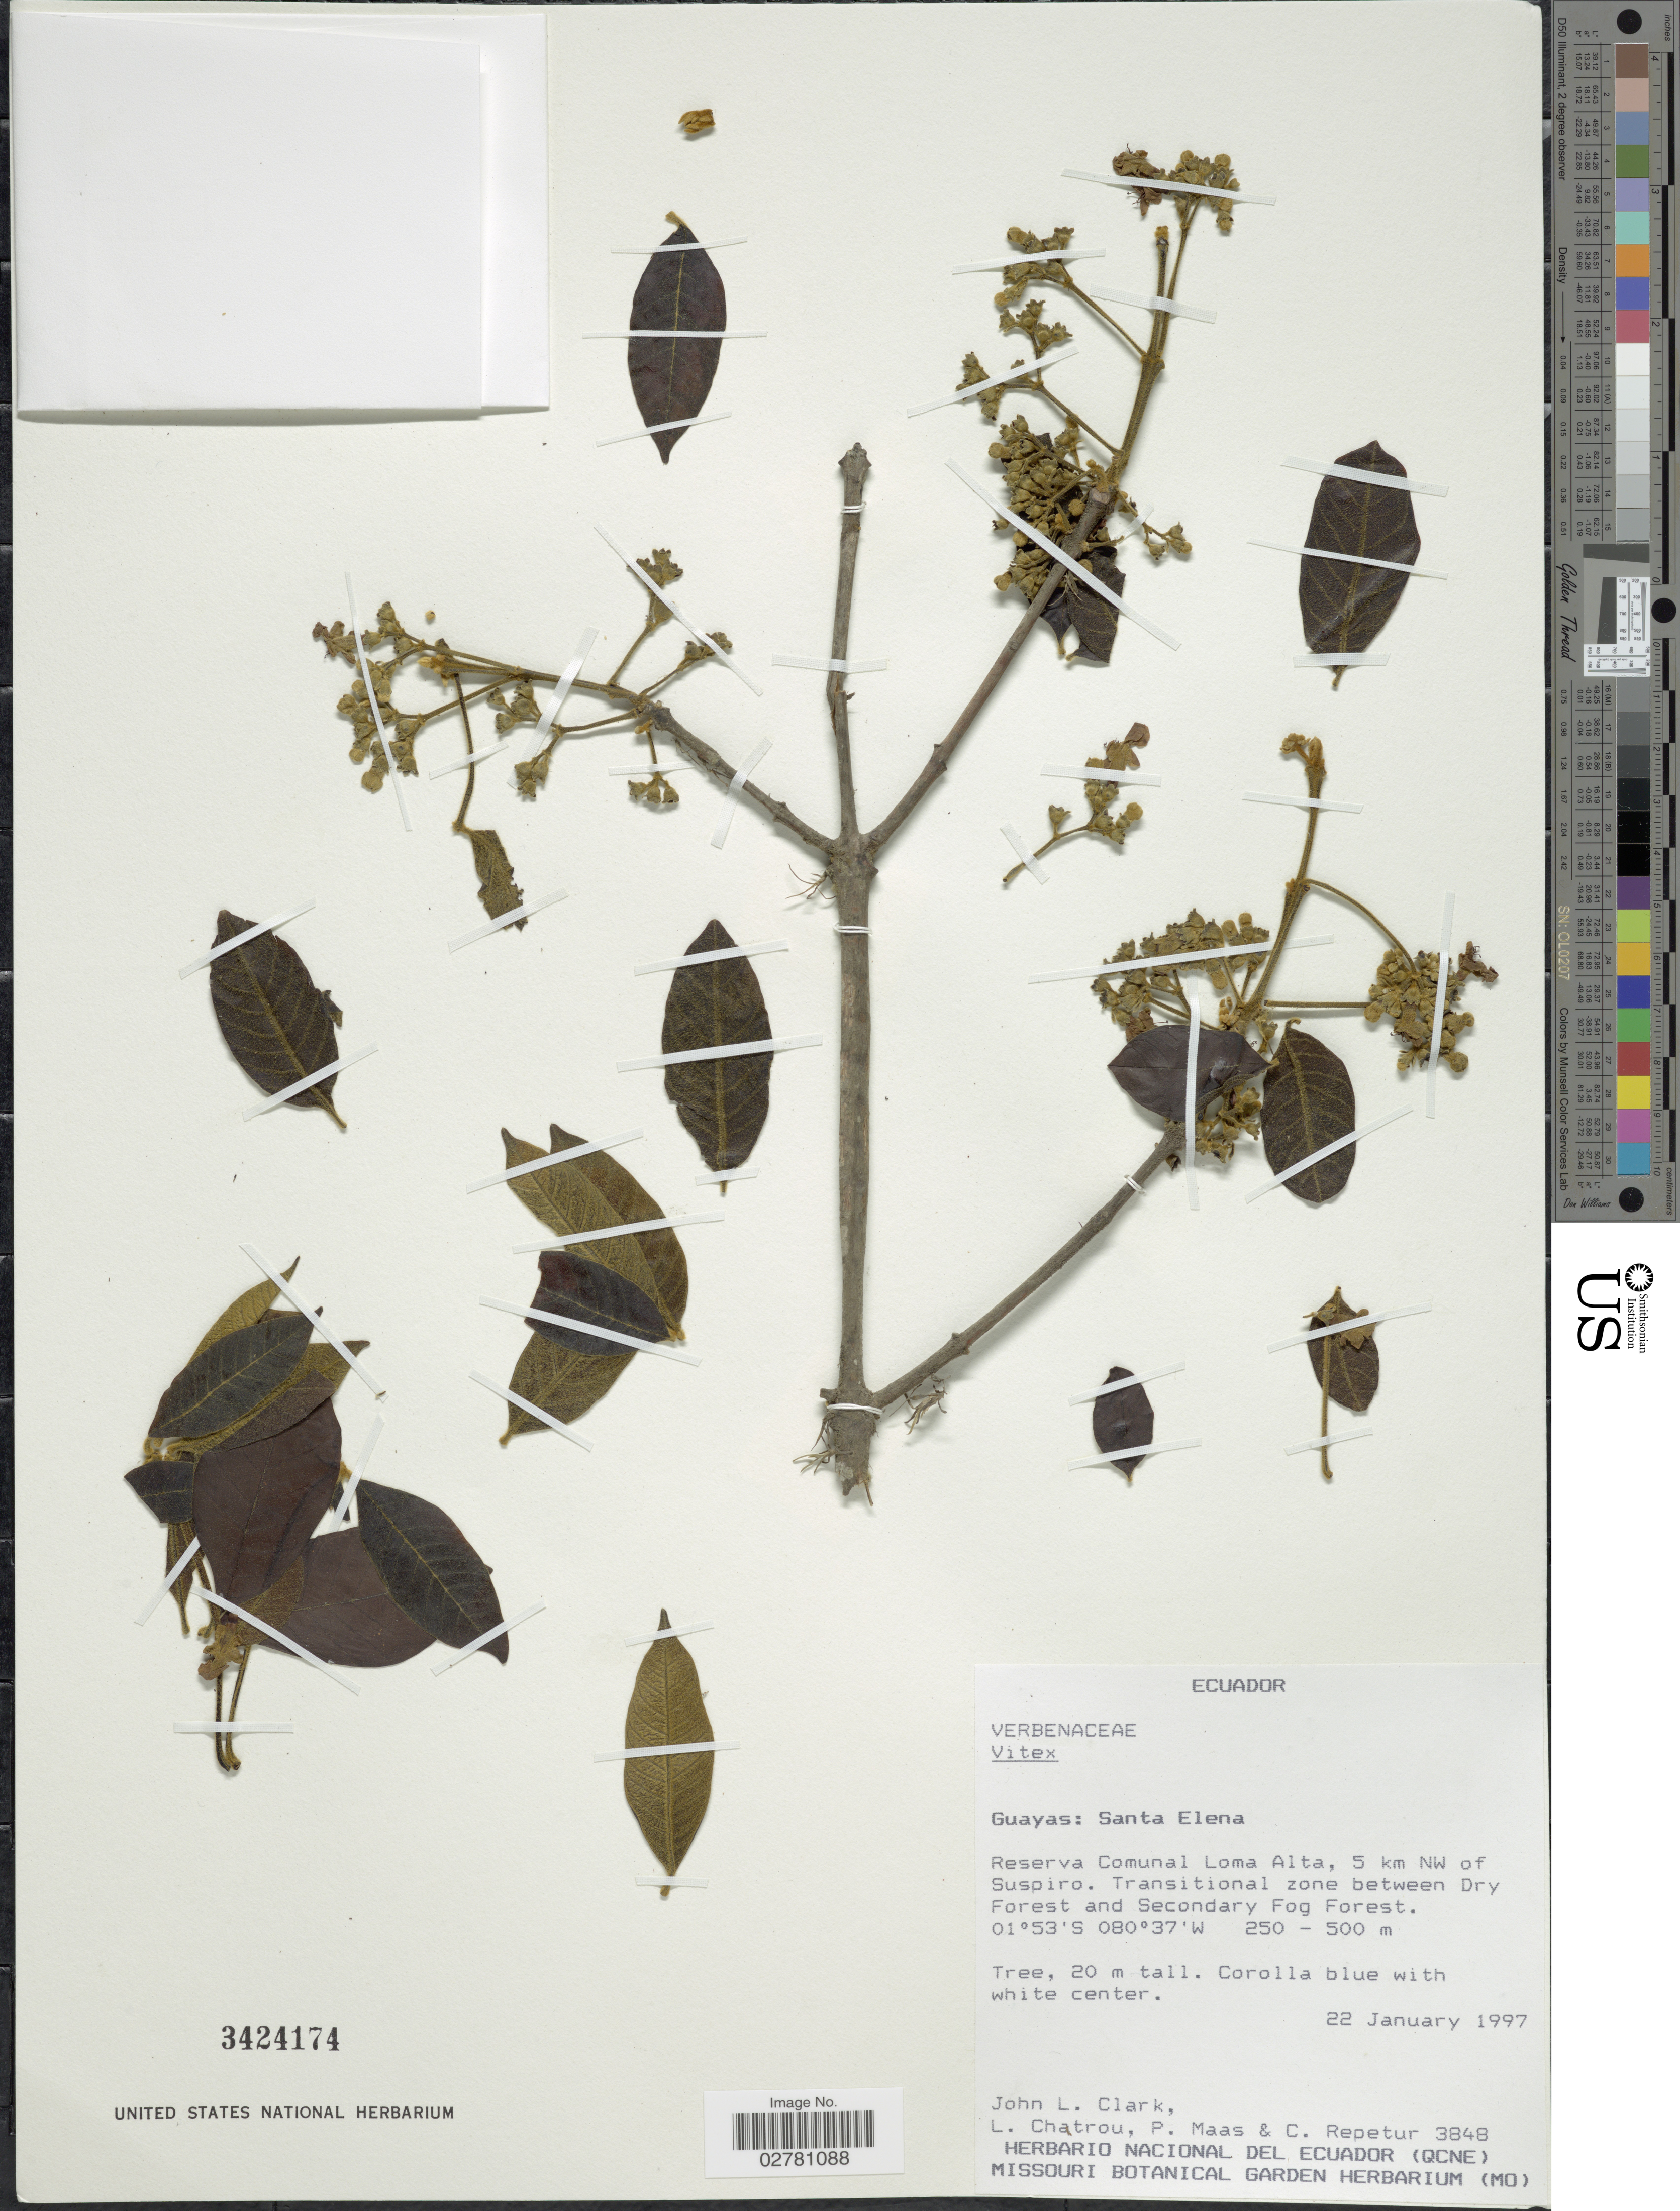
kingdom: Plantae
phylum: Tracheophyta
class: Magnoliopsida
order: Lamiales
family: Lamiaceae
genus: Vitex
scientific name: Vitex sp.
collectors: J. L. Clark, L. W. Chatrou, P. Maas & C. Repetur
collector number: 3848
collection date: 1997-01-22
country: Ecuador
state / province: Guayas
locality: Santa Elena. Reserva Comunal Loma Alta, 5 km NW of Suspiro. Transitional zone between Dry Forest and Secondary Fog Forest.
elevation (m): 250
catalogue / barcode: US 3424174